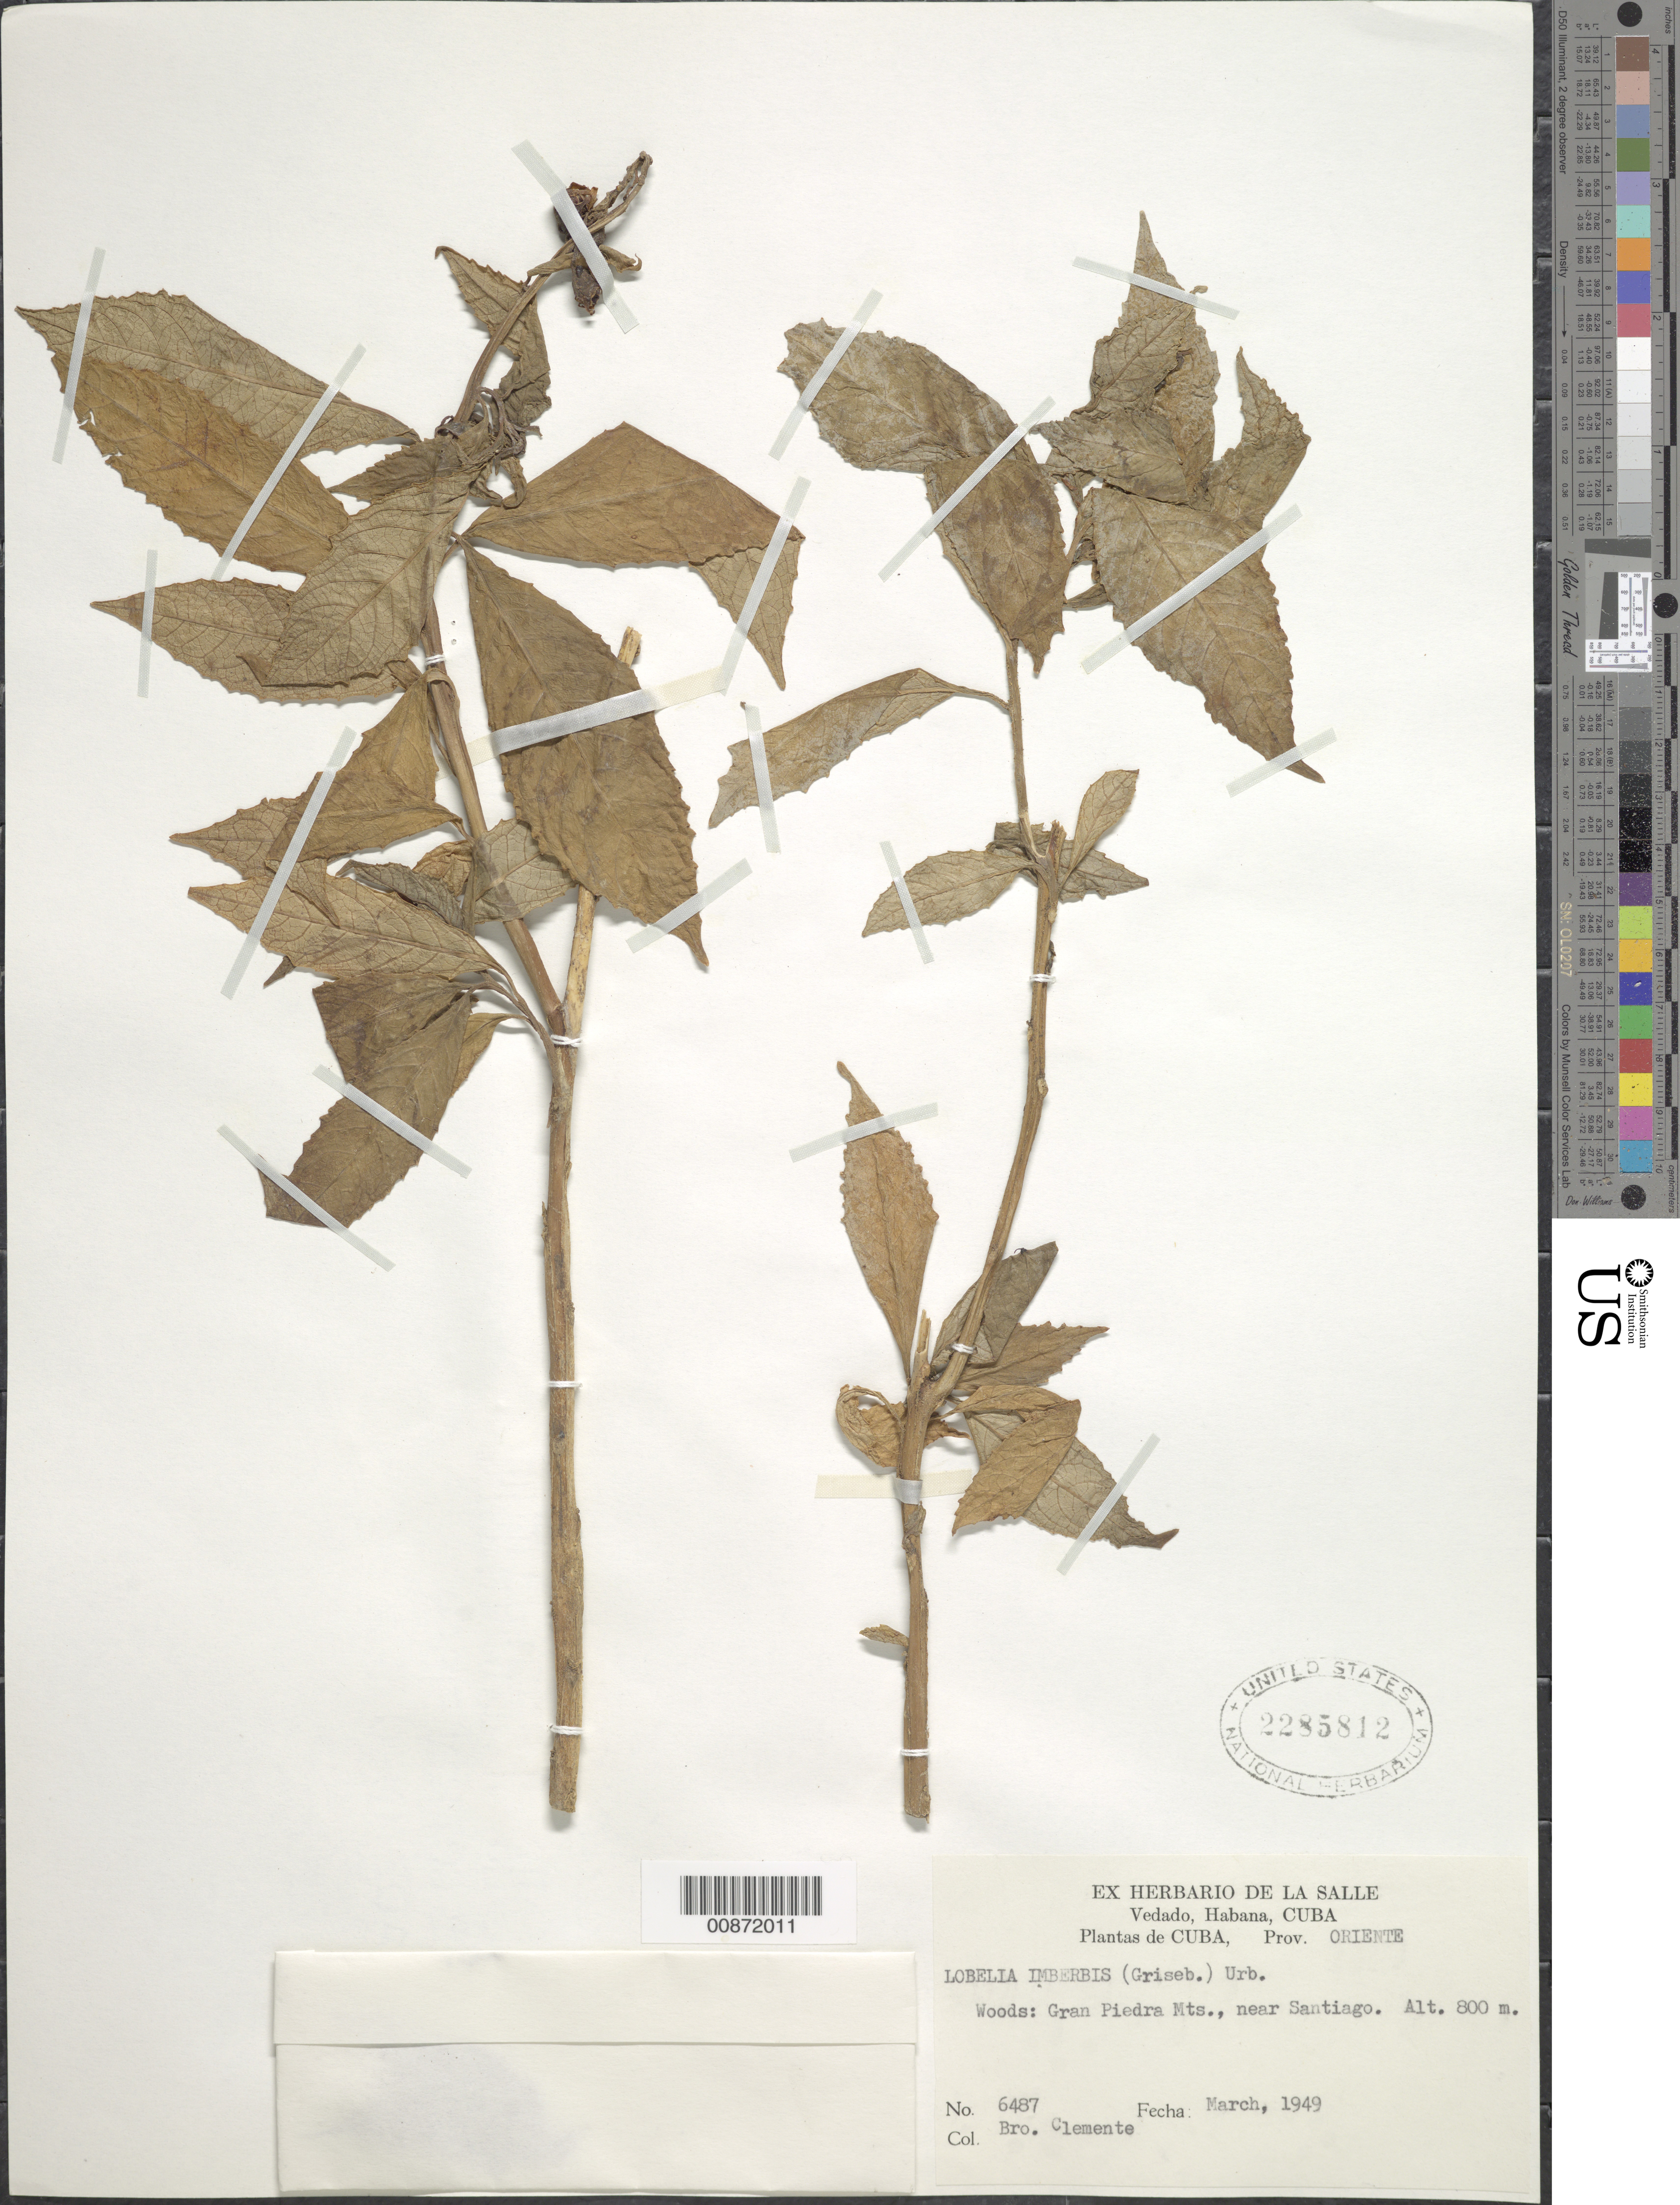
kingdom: Plantae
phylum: Tracheophyta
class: Magnoliopsida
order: Asterales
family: Campanulaceae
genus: Lobelia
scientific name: Lobelia imberbis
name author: (Griseb.) Urb.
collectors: Bro. Clemente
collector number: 6487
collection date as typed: Mar 1949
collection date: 1949-03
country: Cuba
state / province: Oriente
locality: Gran Piedra Mts., near Santiago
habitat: Montane. Woods.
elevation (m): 800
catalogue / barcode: US 2285812